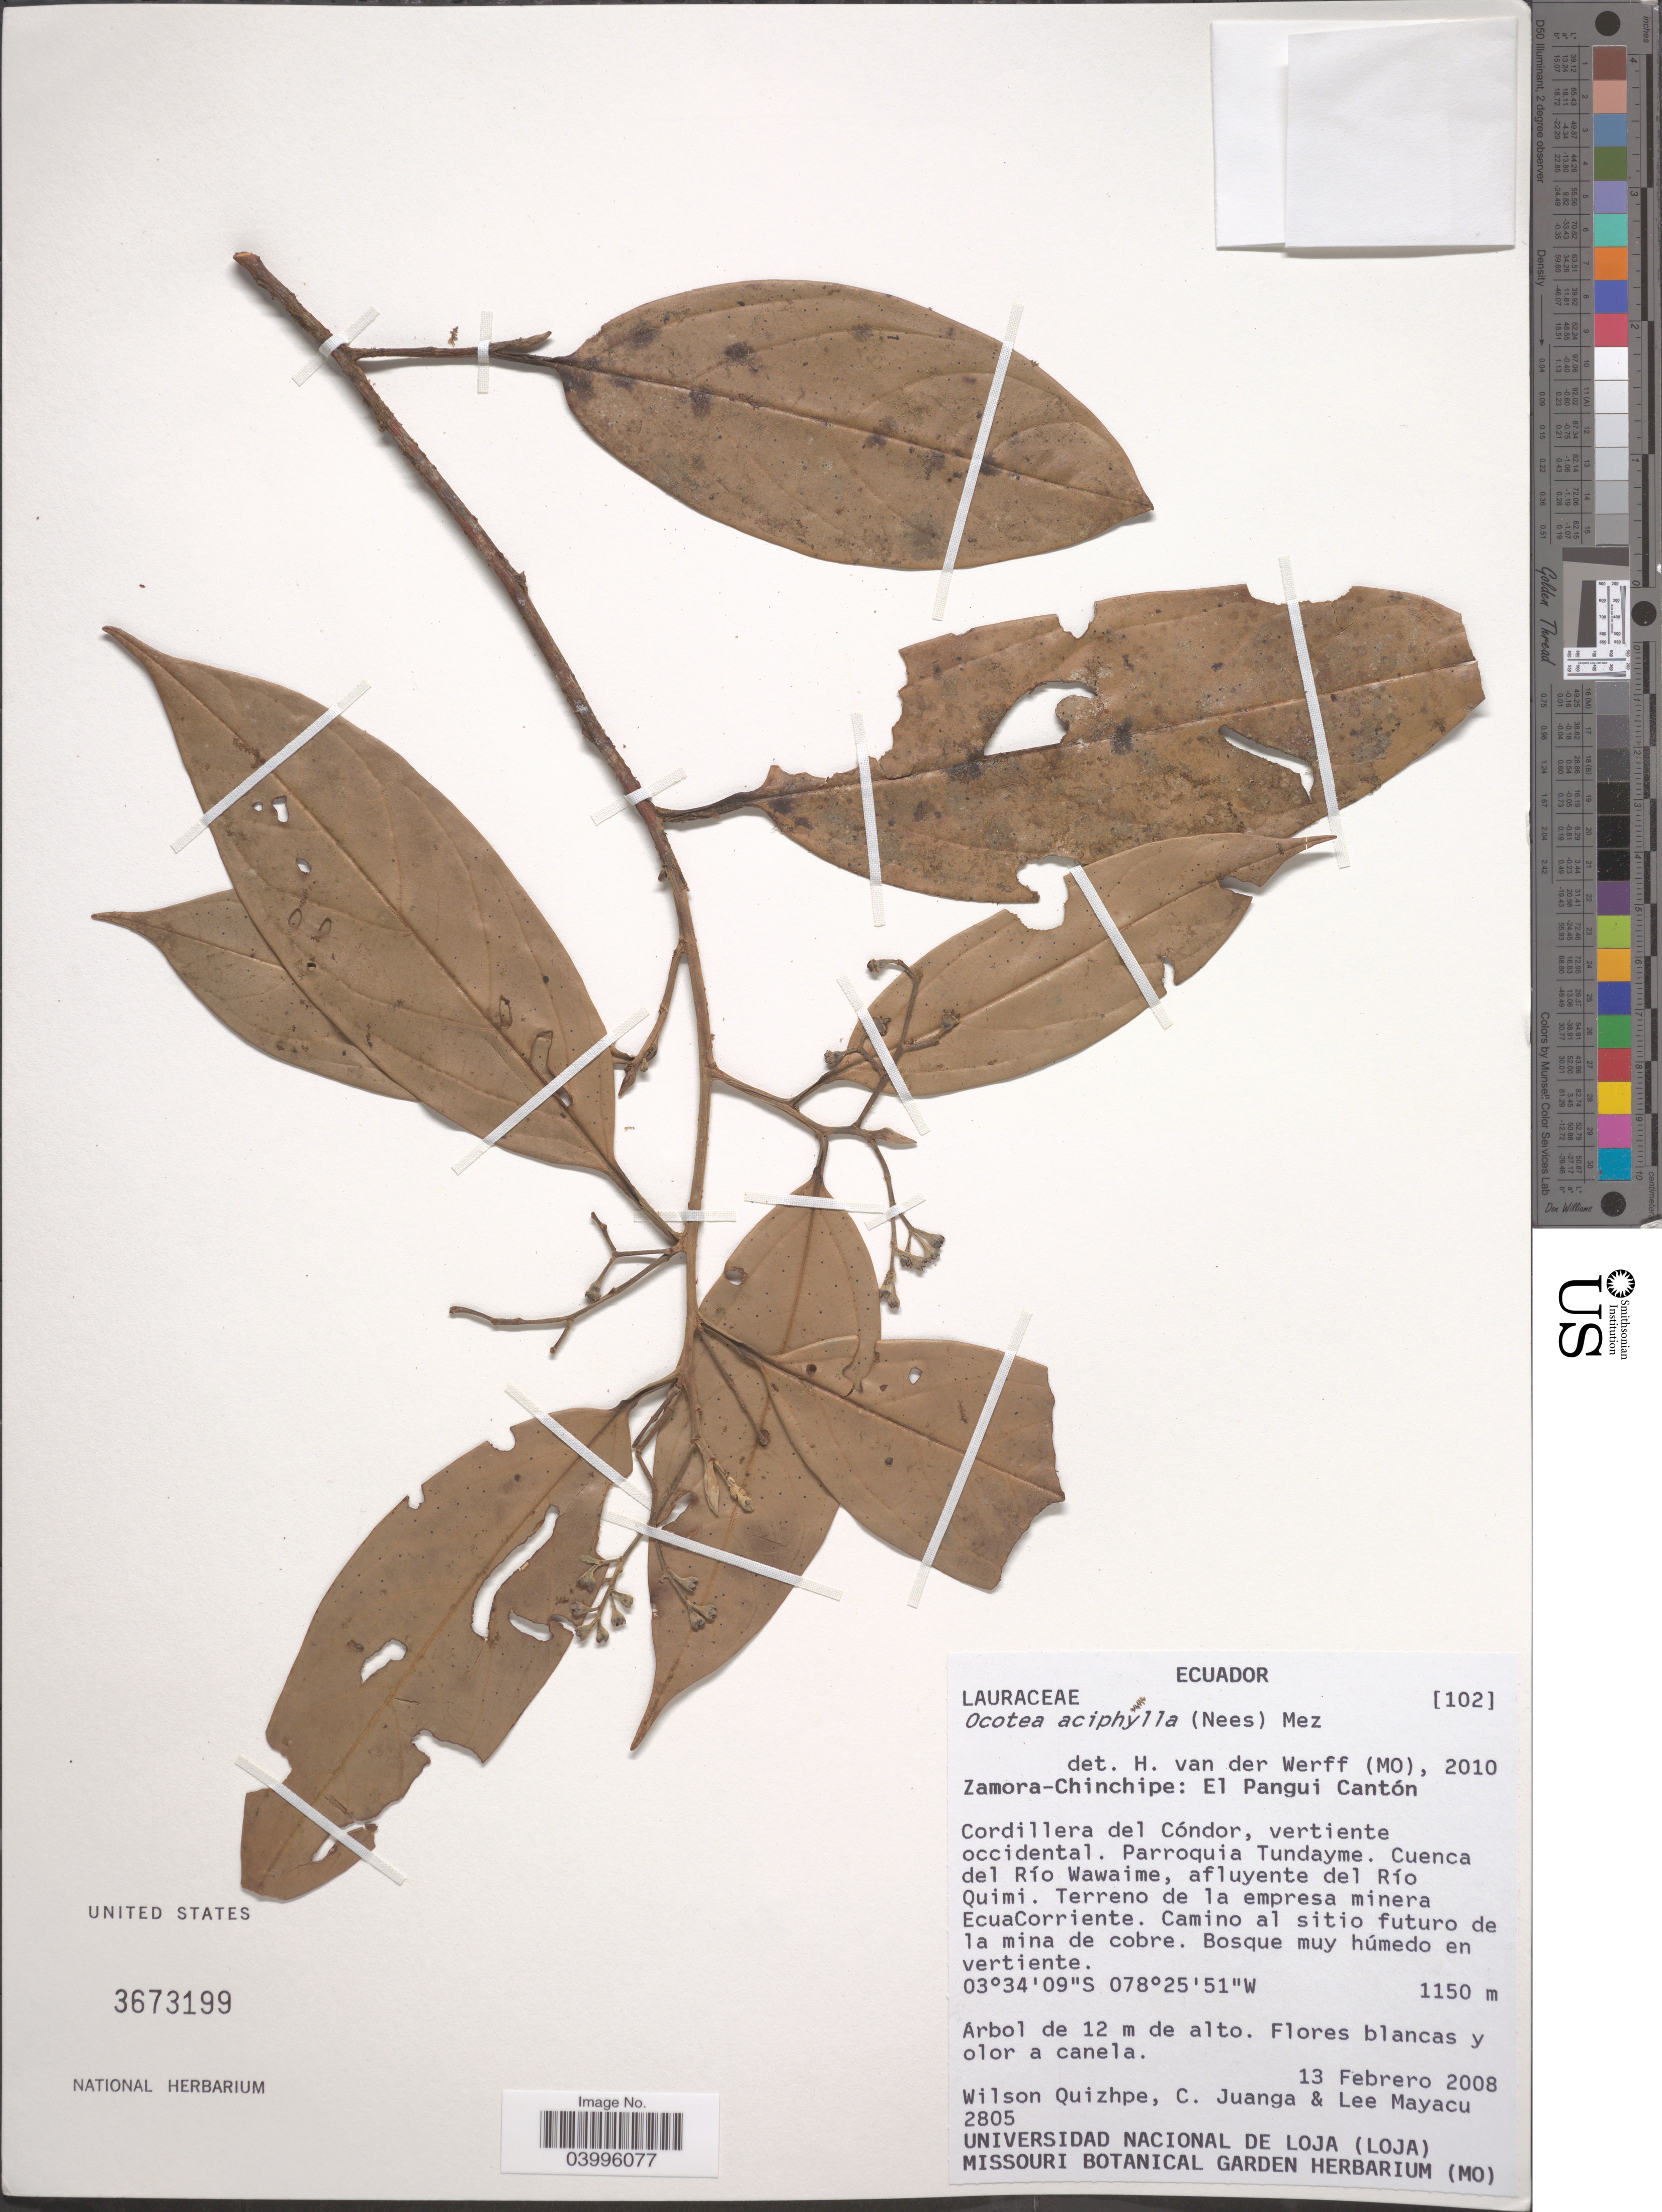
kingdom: Plantae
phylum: Tracheophyta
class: Magnoliopsida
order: Laurales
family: Lauraceae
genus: Ocotea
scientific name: Ocotea aciphylla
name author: (Nees & Mart.) Mez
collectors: W. Quizhpe, C. Juanga & Mayacu Lee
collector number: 2805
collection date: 2008-02-13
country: Ecuador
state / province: Zamora-Chinchipe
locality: El Pangui Cantón. Cordillera del Cóndor, vertiente occidental. Parroquia Tundayme. Cuenca del Río Wawaime, afluyente del Río Quimi. Terreno de la empresa minera EcuaCorriente. Camino al sitio futuro de la mina de cobre.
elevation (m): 1150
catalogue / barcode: US 3673199